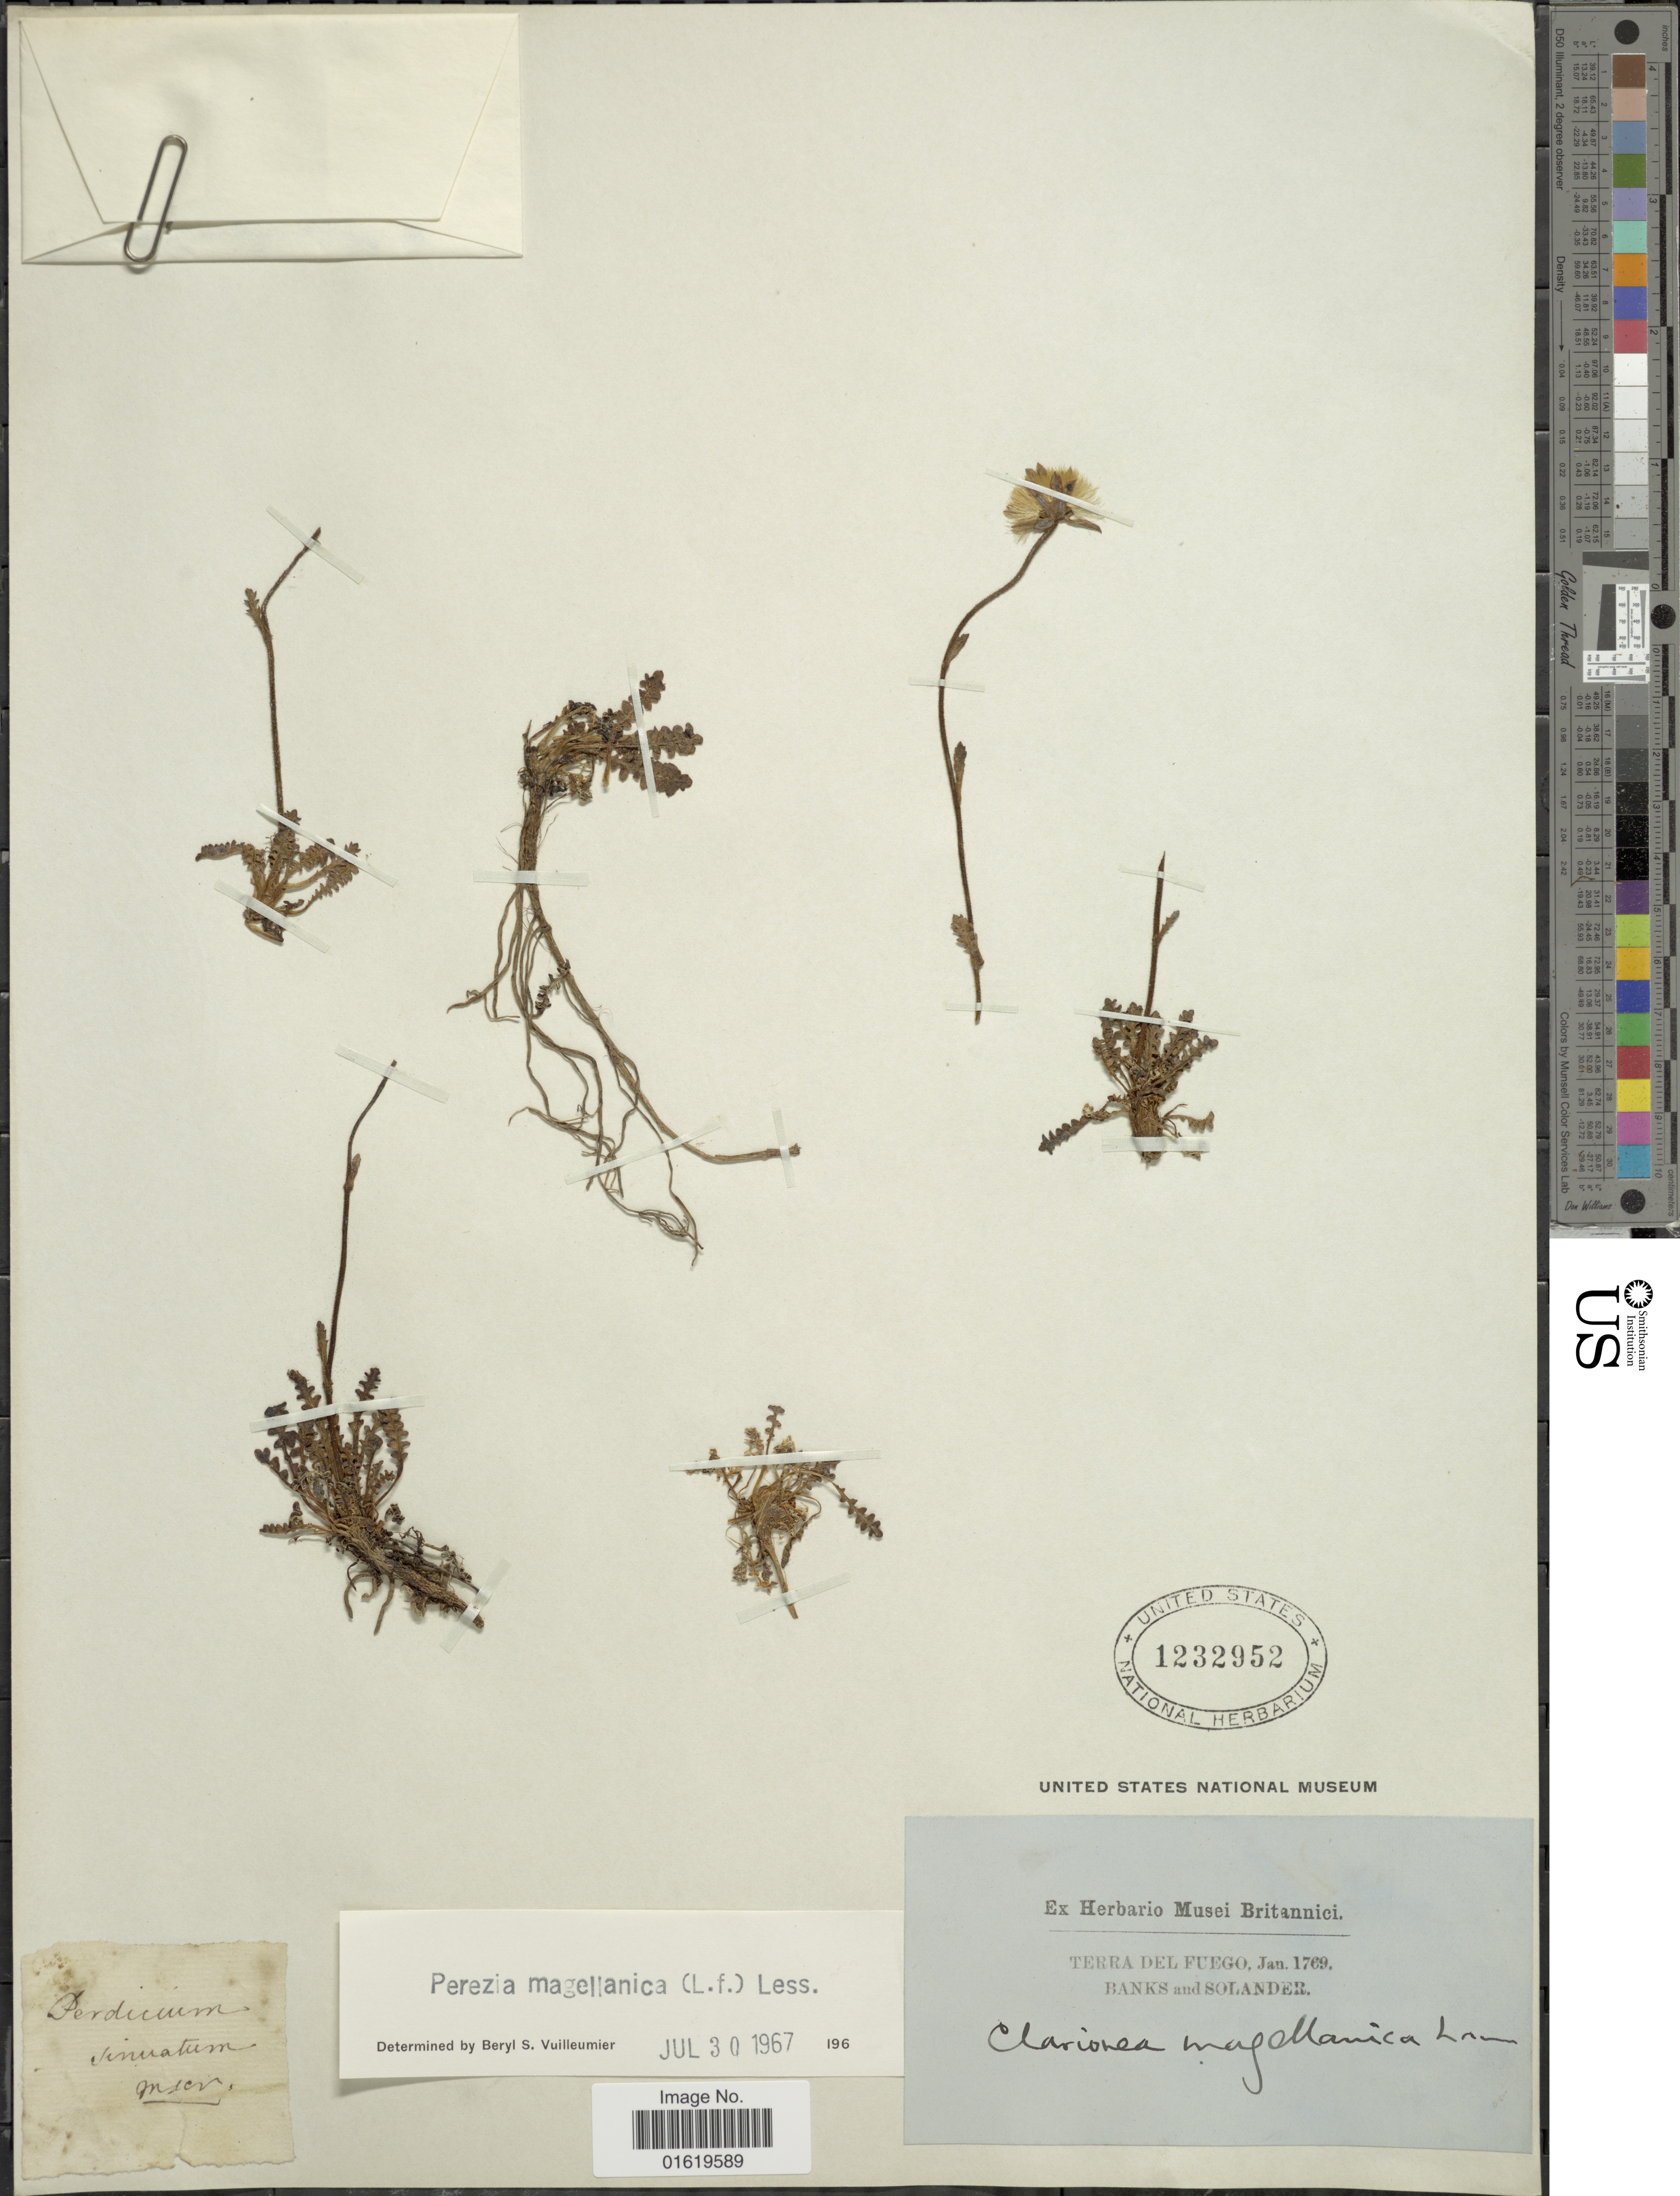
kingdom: Plantae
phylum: Tracheophyta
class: Magnoliopsida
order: Asterales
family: Asteraceae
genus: Perezia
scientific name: Perezia magellanica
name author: (L. f.) Less.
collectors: -- Banks & -- Solander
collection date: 1769-01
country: Argentina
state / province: Tierra del Fuego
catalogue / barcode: US 1232952